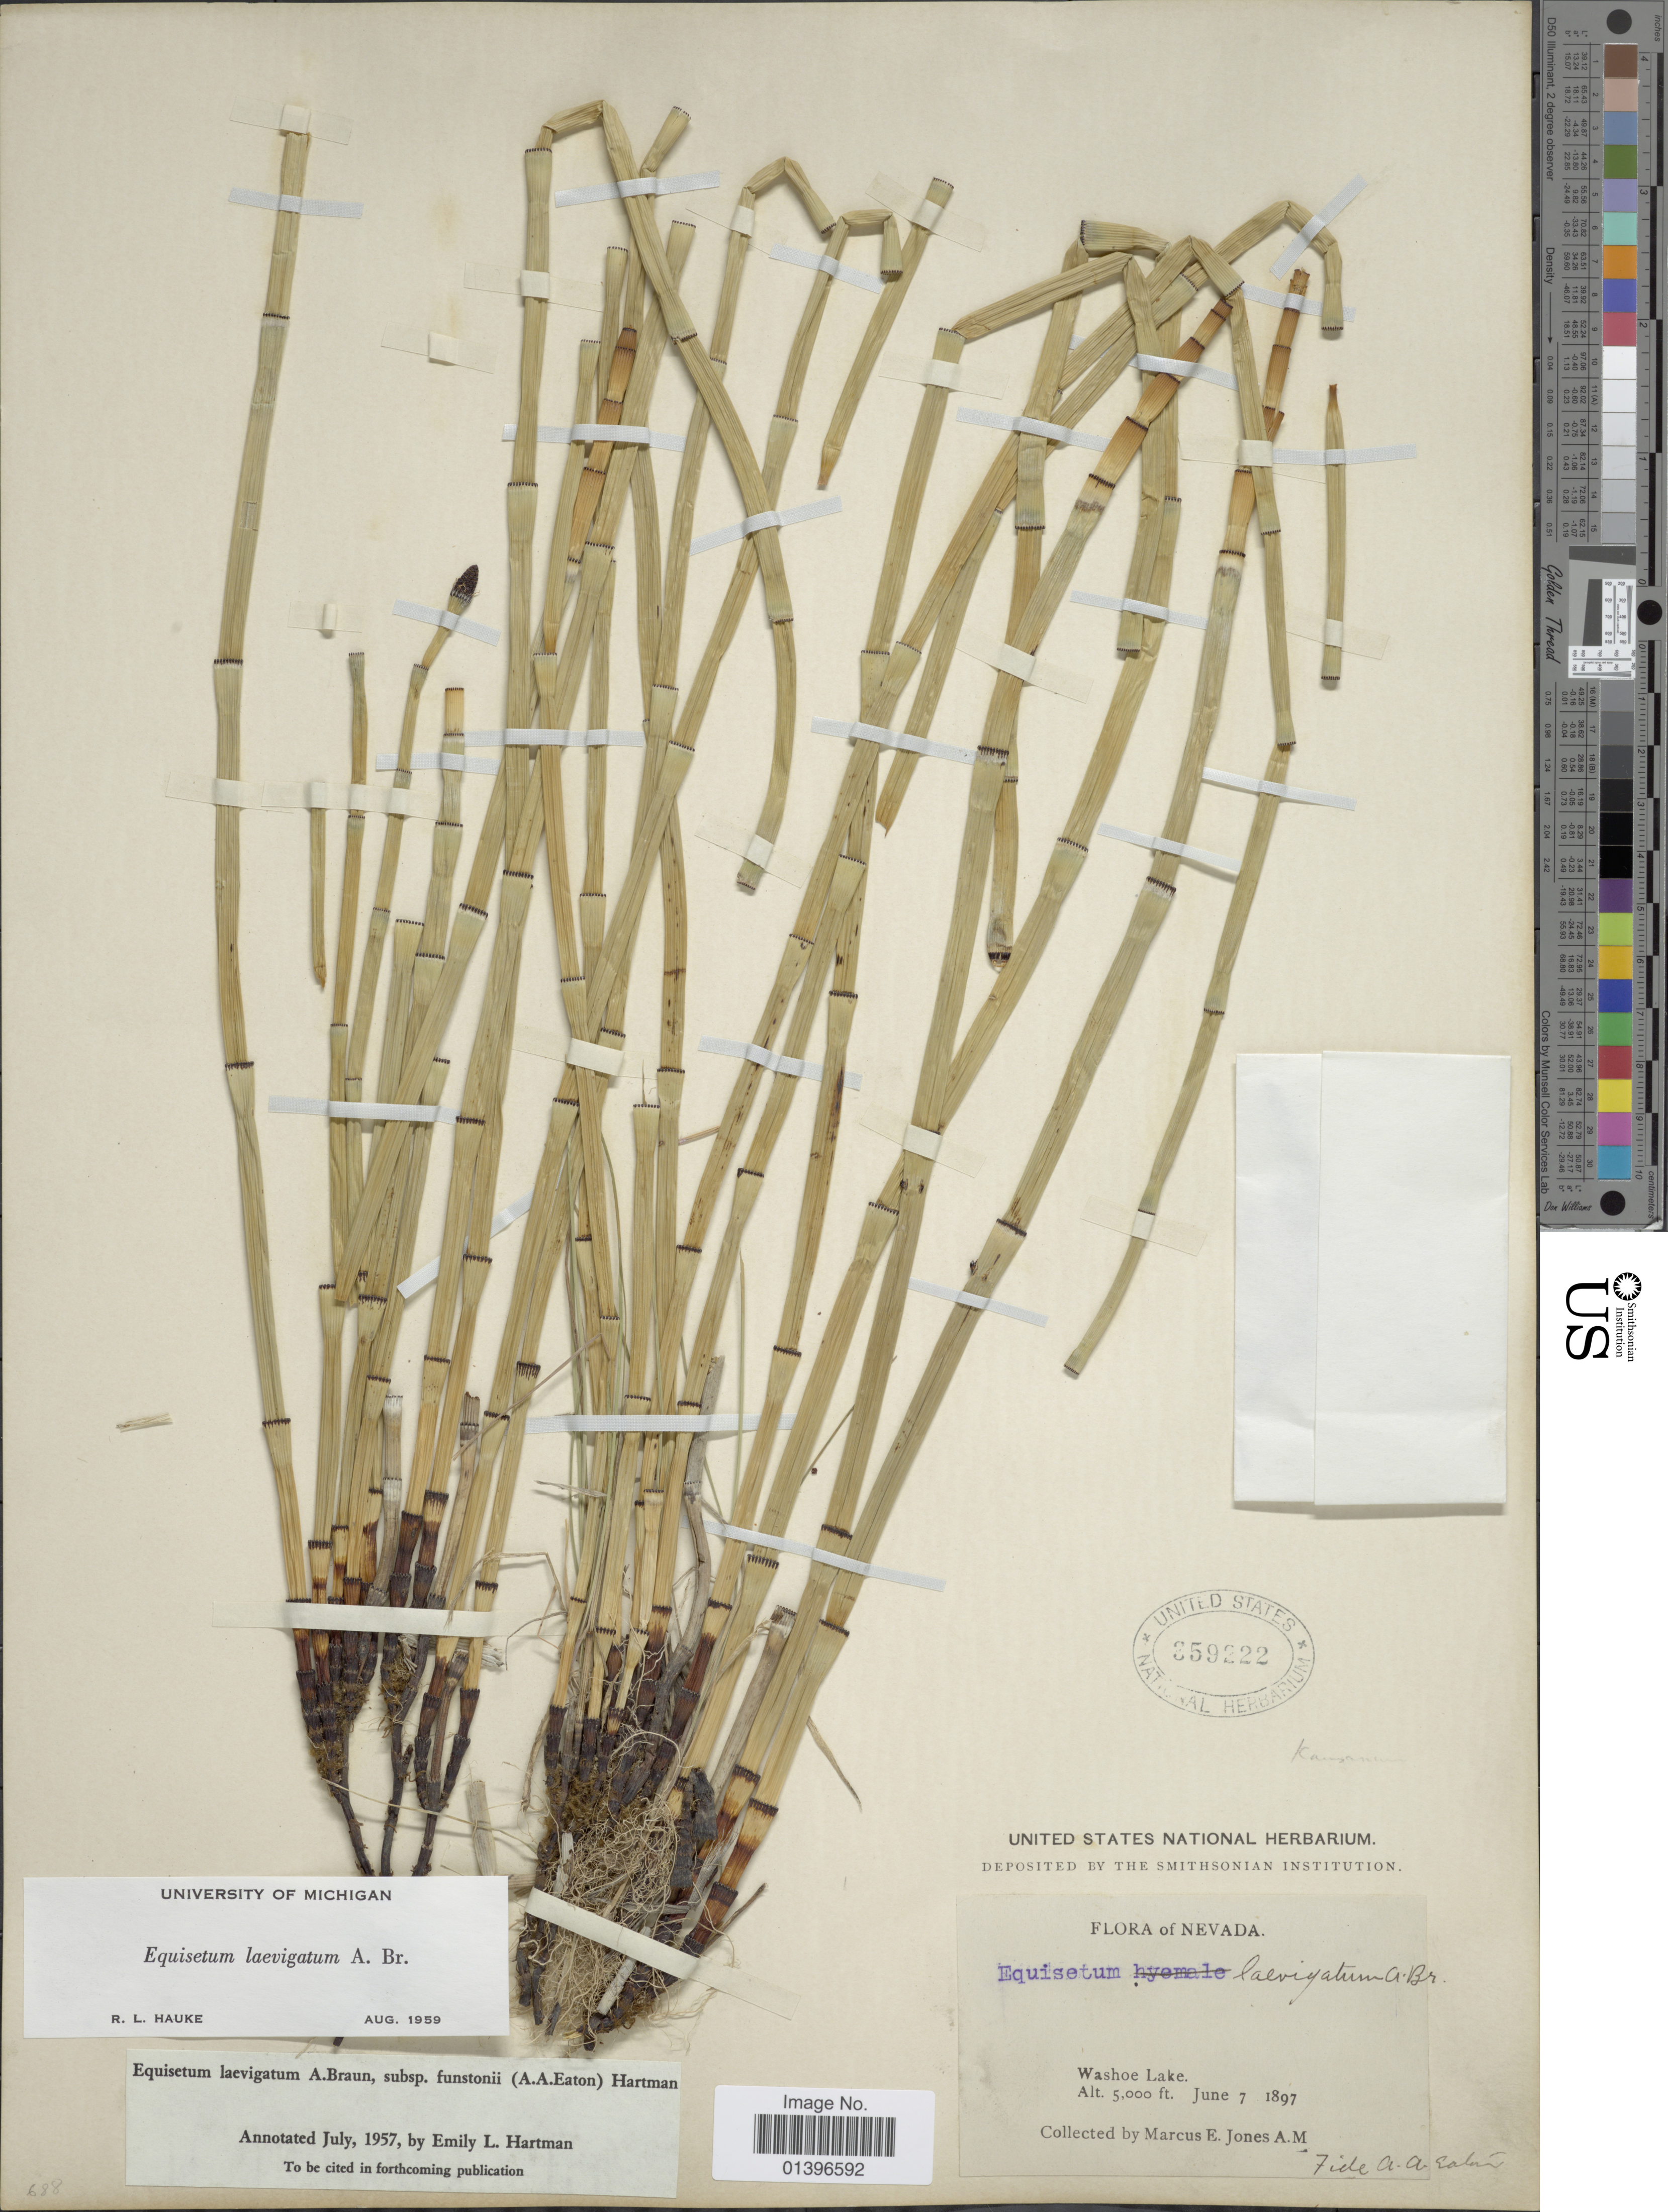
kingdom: Plantae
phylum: Tracheophyta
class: Polypodiopsida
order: Equisetales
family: Equisetaceae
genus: Equisetum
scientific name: Equisetum laevigatum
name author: A. Braun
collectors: M. E. Jones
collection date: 1897-06-07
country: United States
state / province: Nevada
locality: Washoe Lake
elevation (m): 1524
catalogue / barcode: US 359222